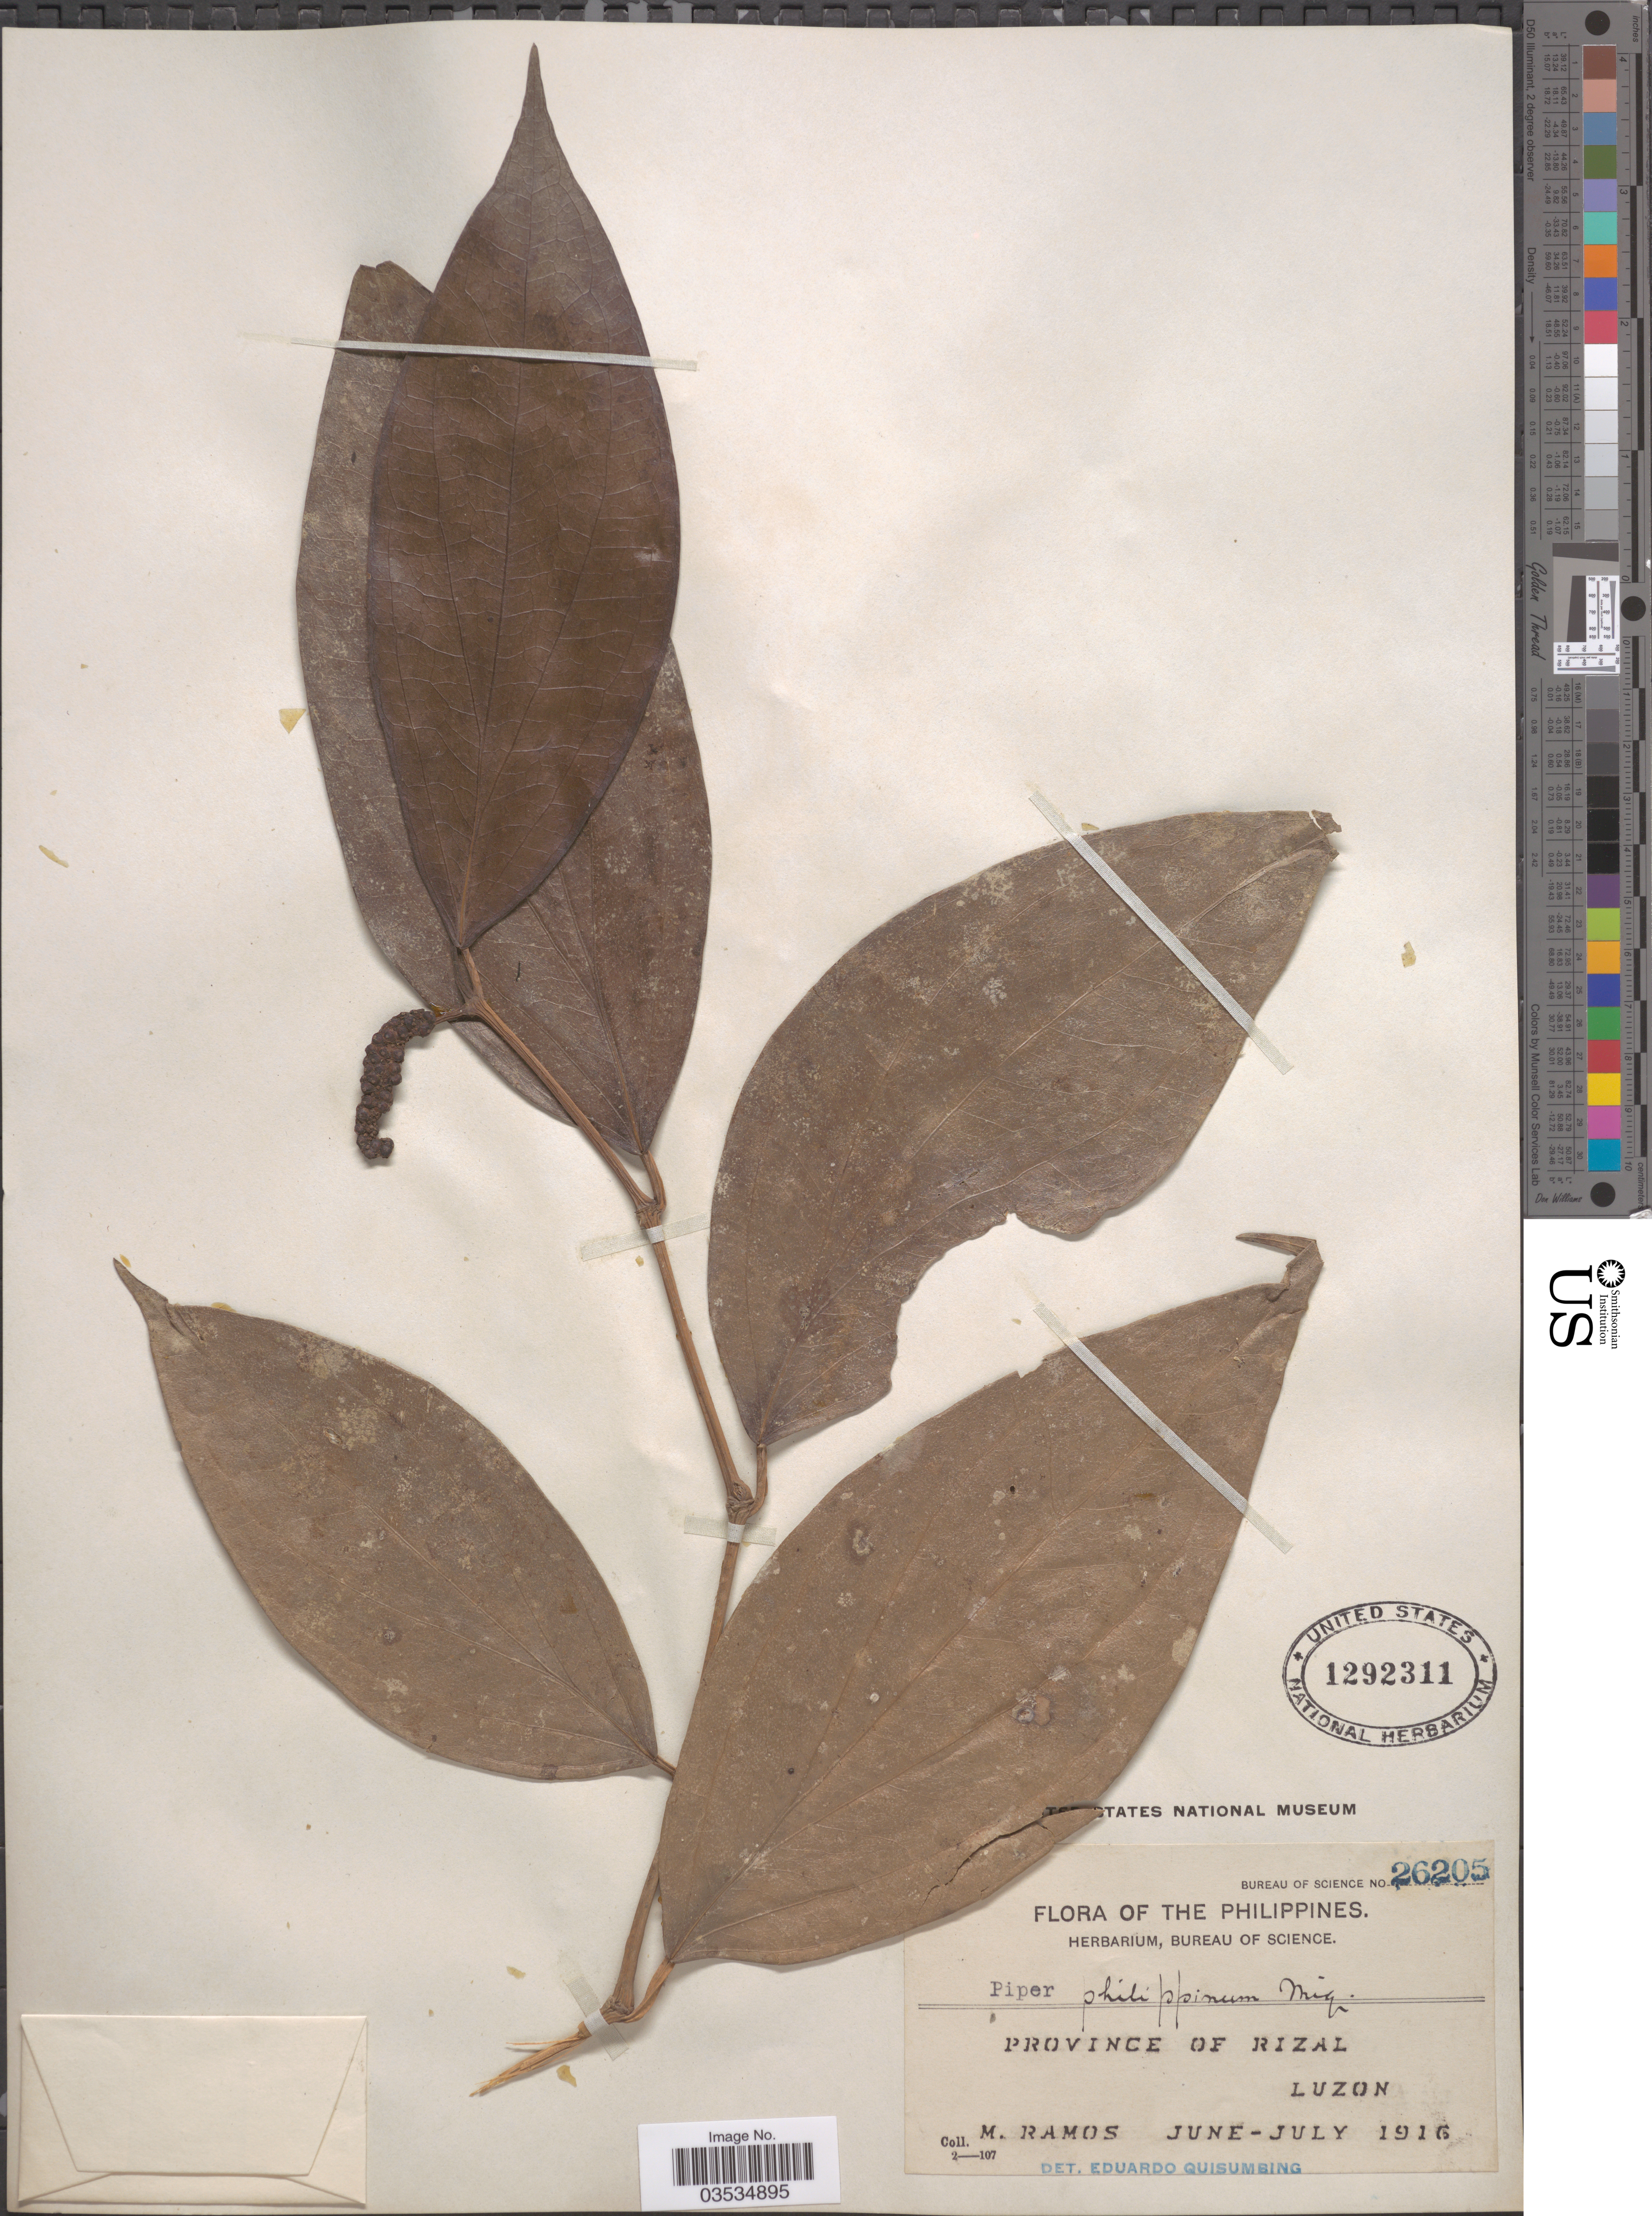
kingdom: Plantae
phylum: Tracheophyta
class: Magnoliopsida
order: Piperales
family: Piperaceae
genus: Piper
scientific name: Piper philippinum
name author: Miq.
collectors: M. Ramos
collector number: Bureau of Science 26205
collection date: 1916-06/1916-07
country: Philippines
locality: Province of Rizal. Luzon.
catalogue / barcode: US 1292311